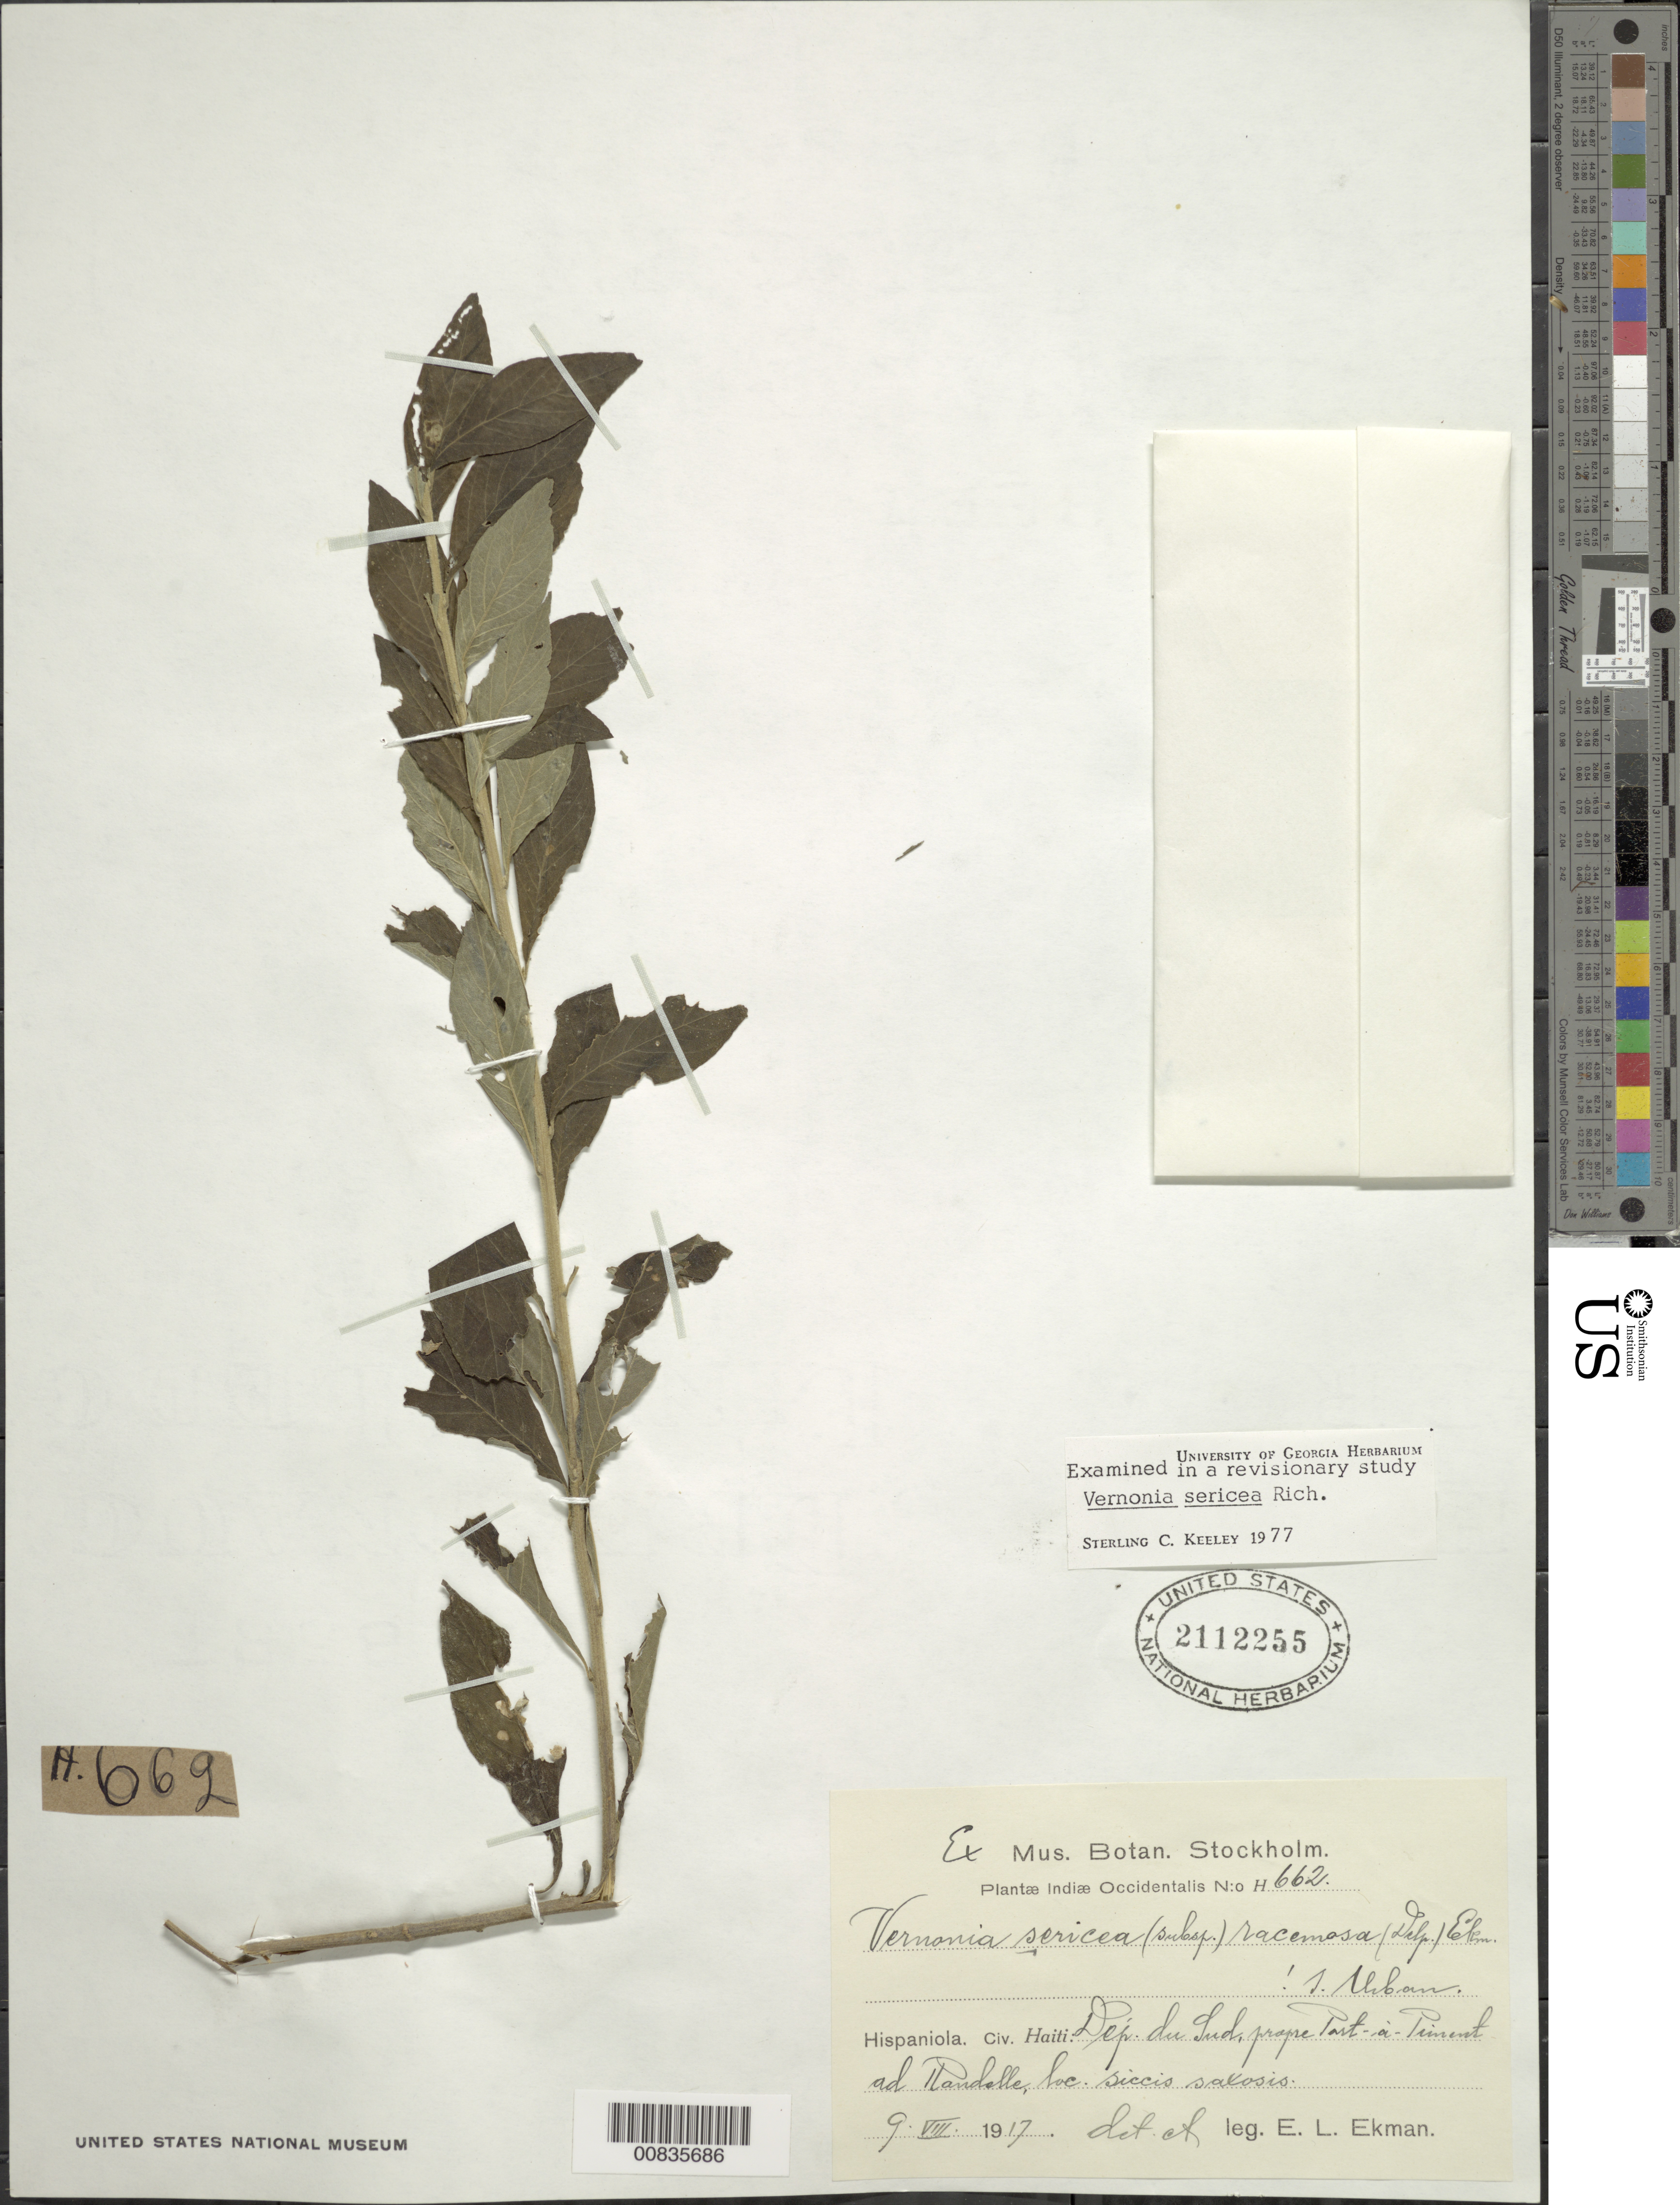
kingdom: Plantae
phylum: Tracheophyta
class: Magnoliopsida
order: Asterales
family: Asteraceae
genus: Lepidaploa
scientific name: Lepidaploa sericea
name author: (Rich.) H. Rob.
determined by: Keeley, S. C.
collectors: E. L. Ekman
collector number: H 662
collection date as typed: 09 Aug 1917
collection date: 1917-08-09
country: Haiti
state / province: Sud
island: Hispaniola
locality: Port-à-Piment, Randelle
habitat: Siccis salosis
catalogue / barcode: US 2112255